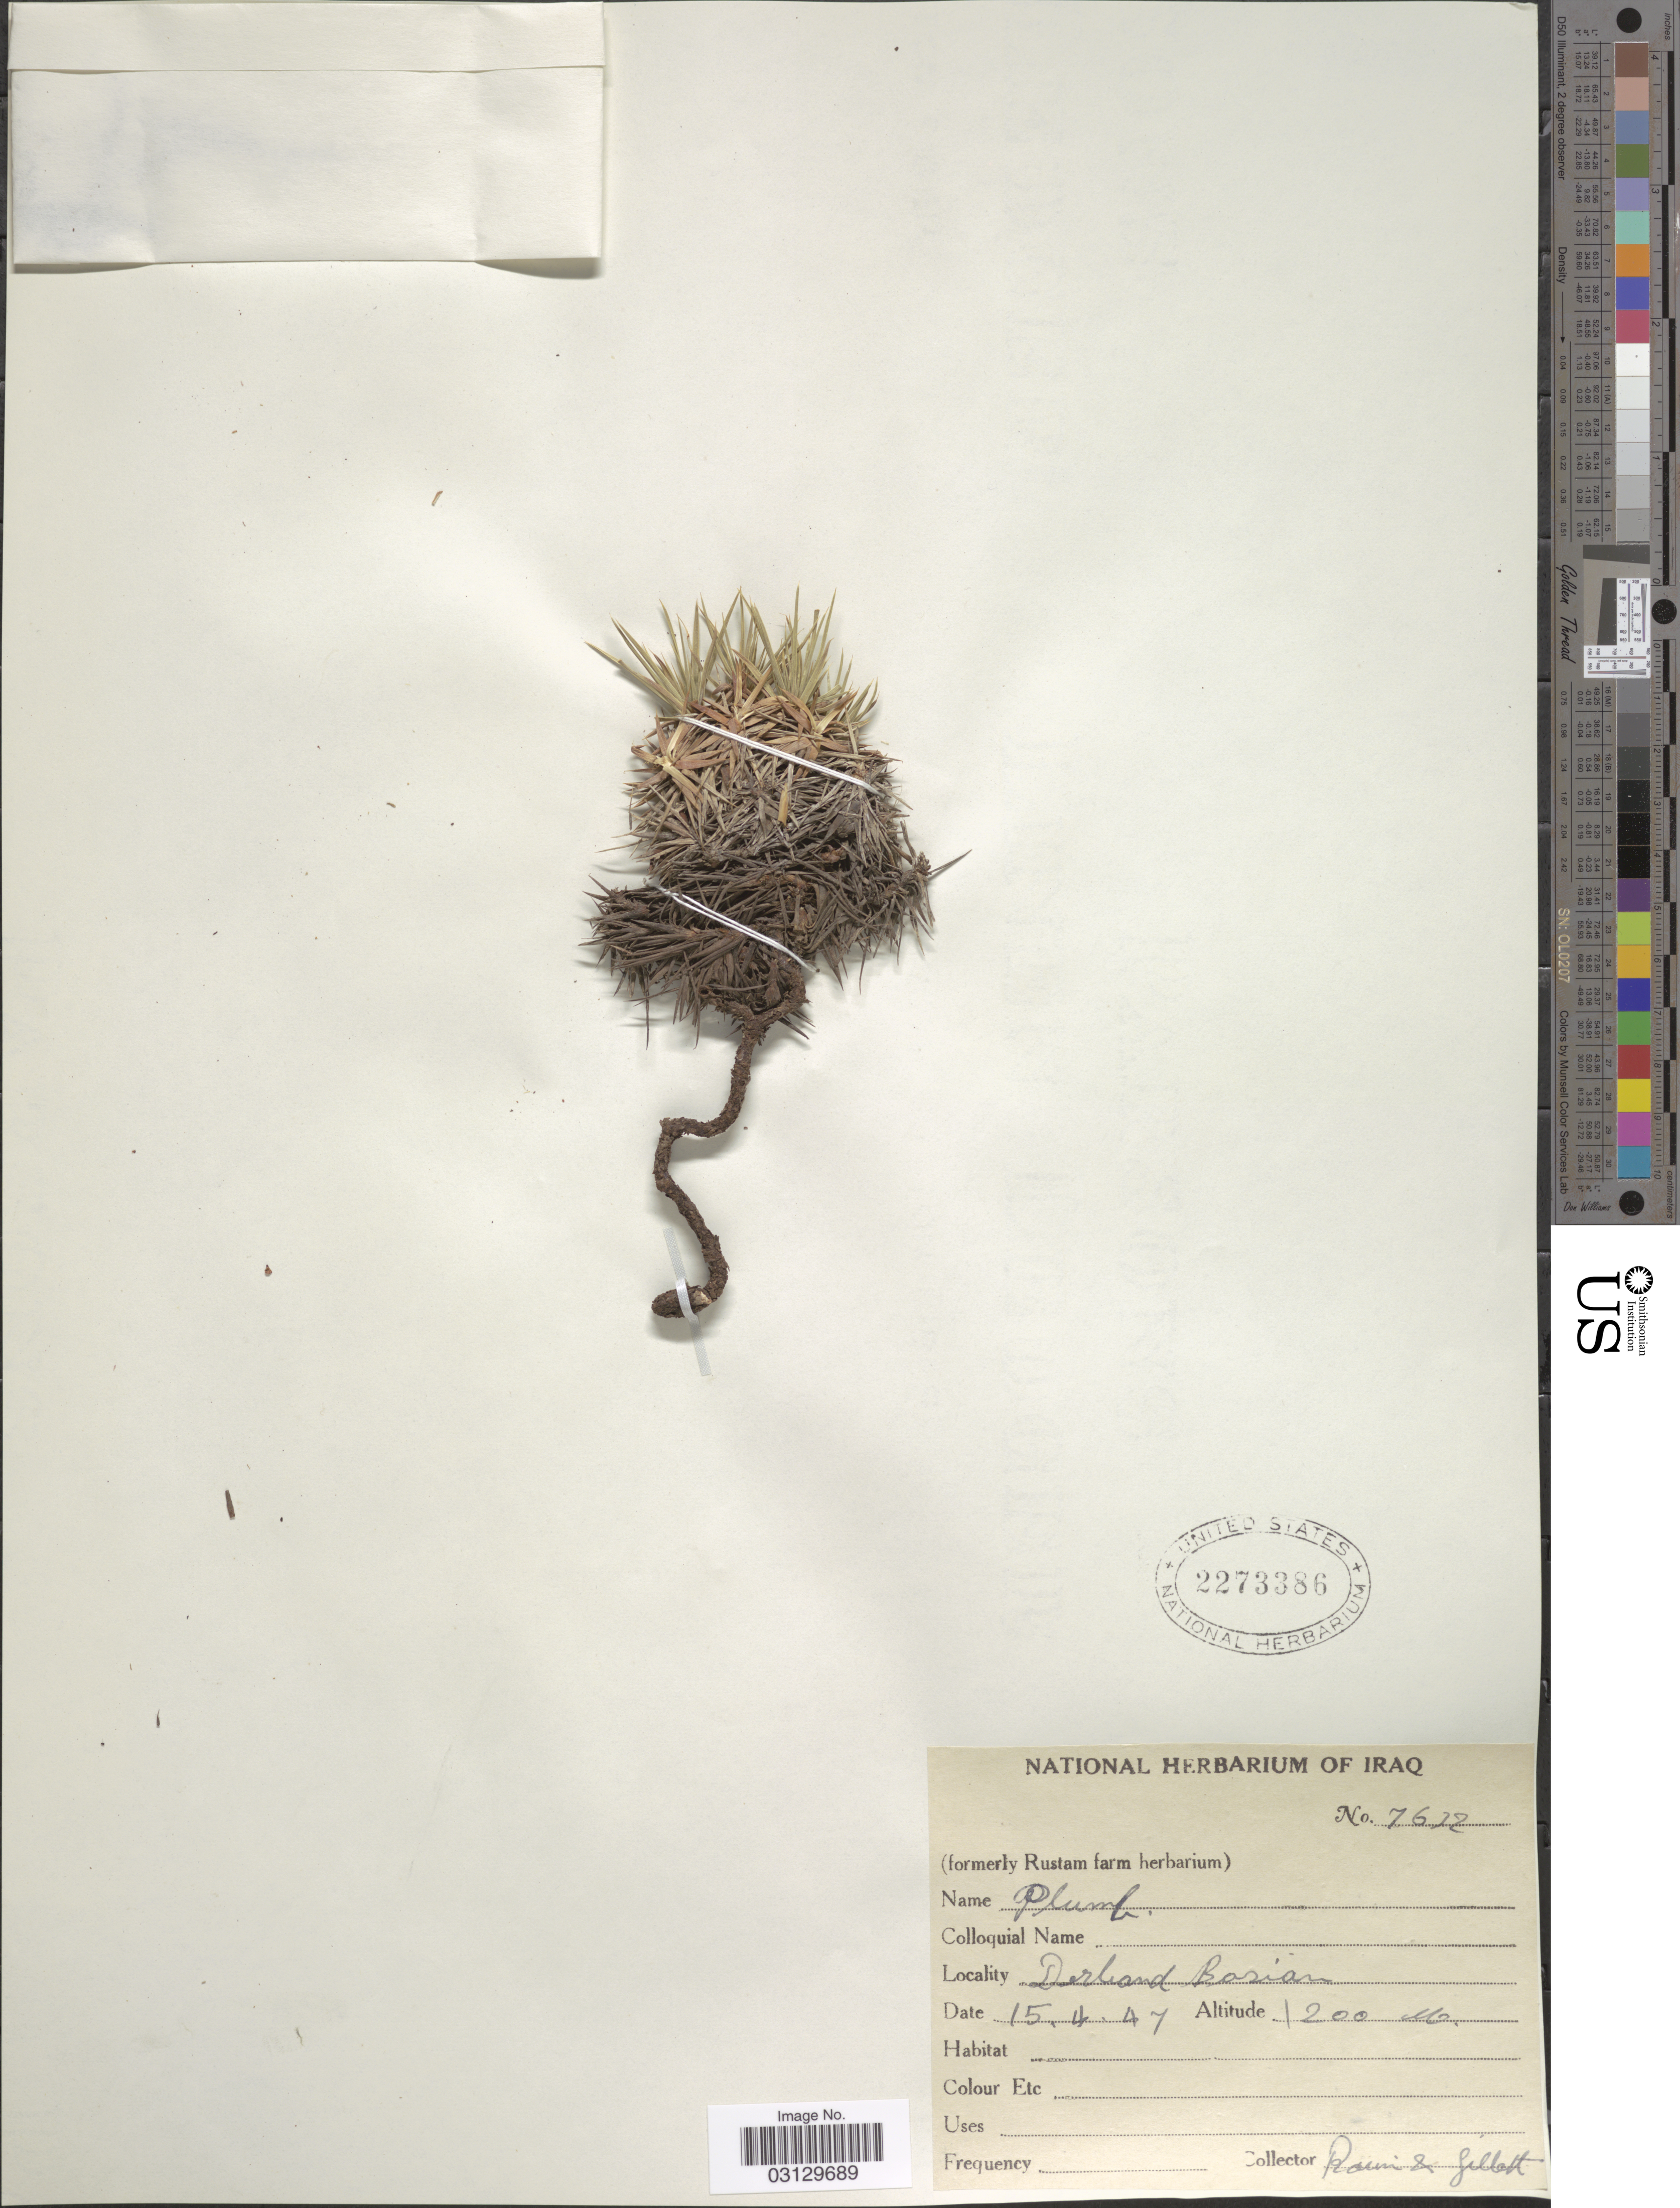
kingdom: Plantae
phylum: Tracheophyta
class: Magnoliopsida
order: Caryophyllales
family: Plumbaginaceae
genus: Acantholimon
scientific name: Acantholimon sp.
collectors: -. Rawi & Gillett, --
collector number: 7612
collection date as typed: Transcribed d/m/y: 15/4/47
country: Iraq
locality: Derband Basian. [interpreted]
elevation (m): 1200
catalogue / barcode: US 2273386